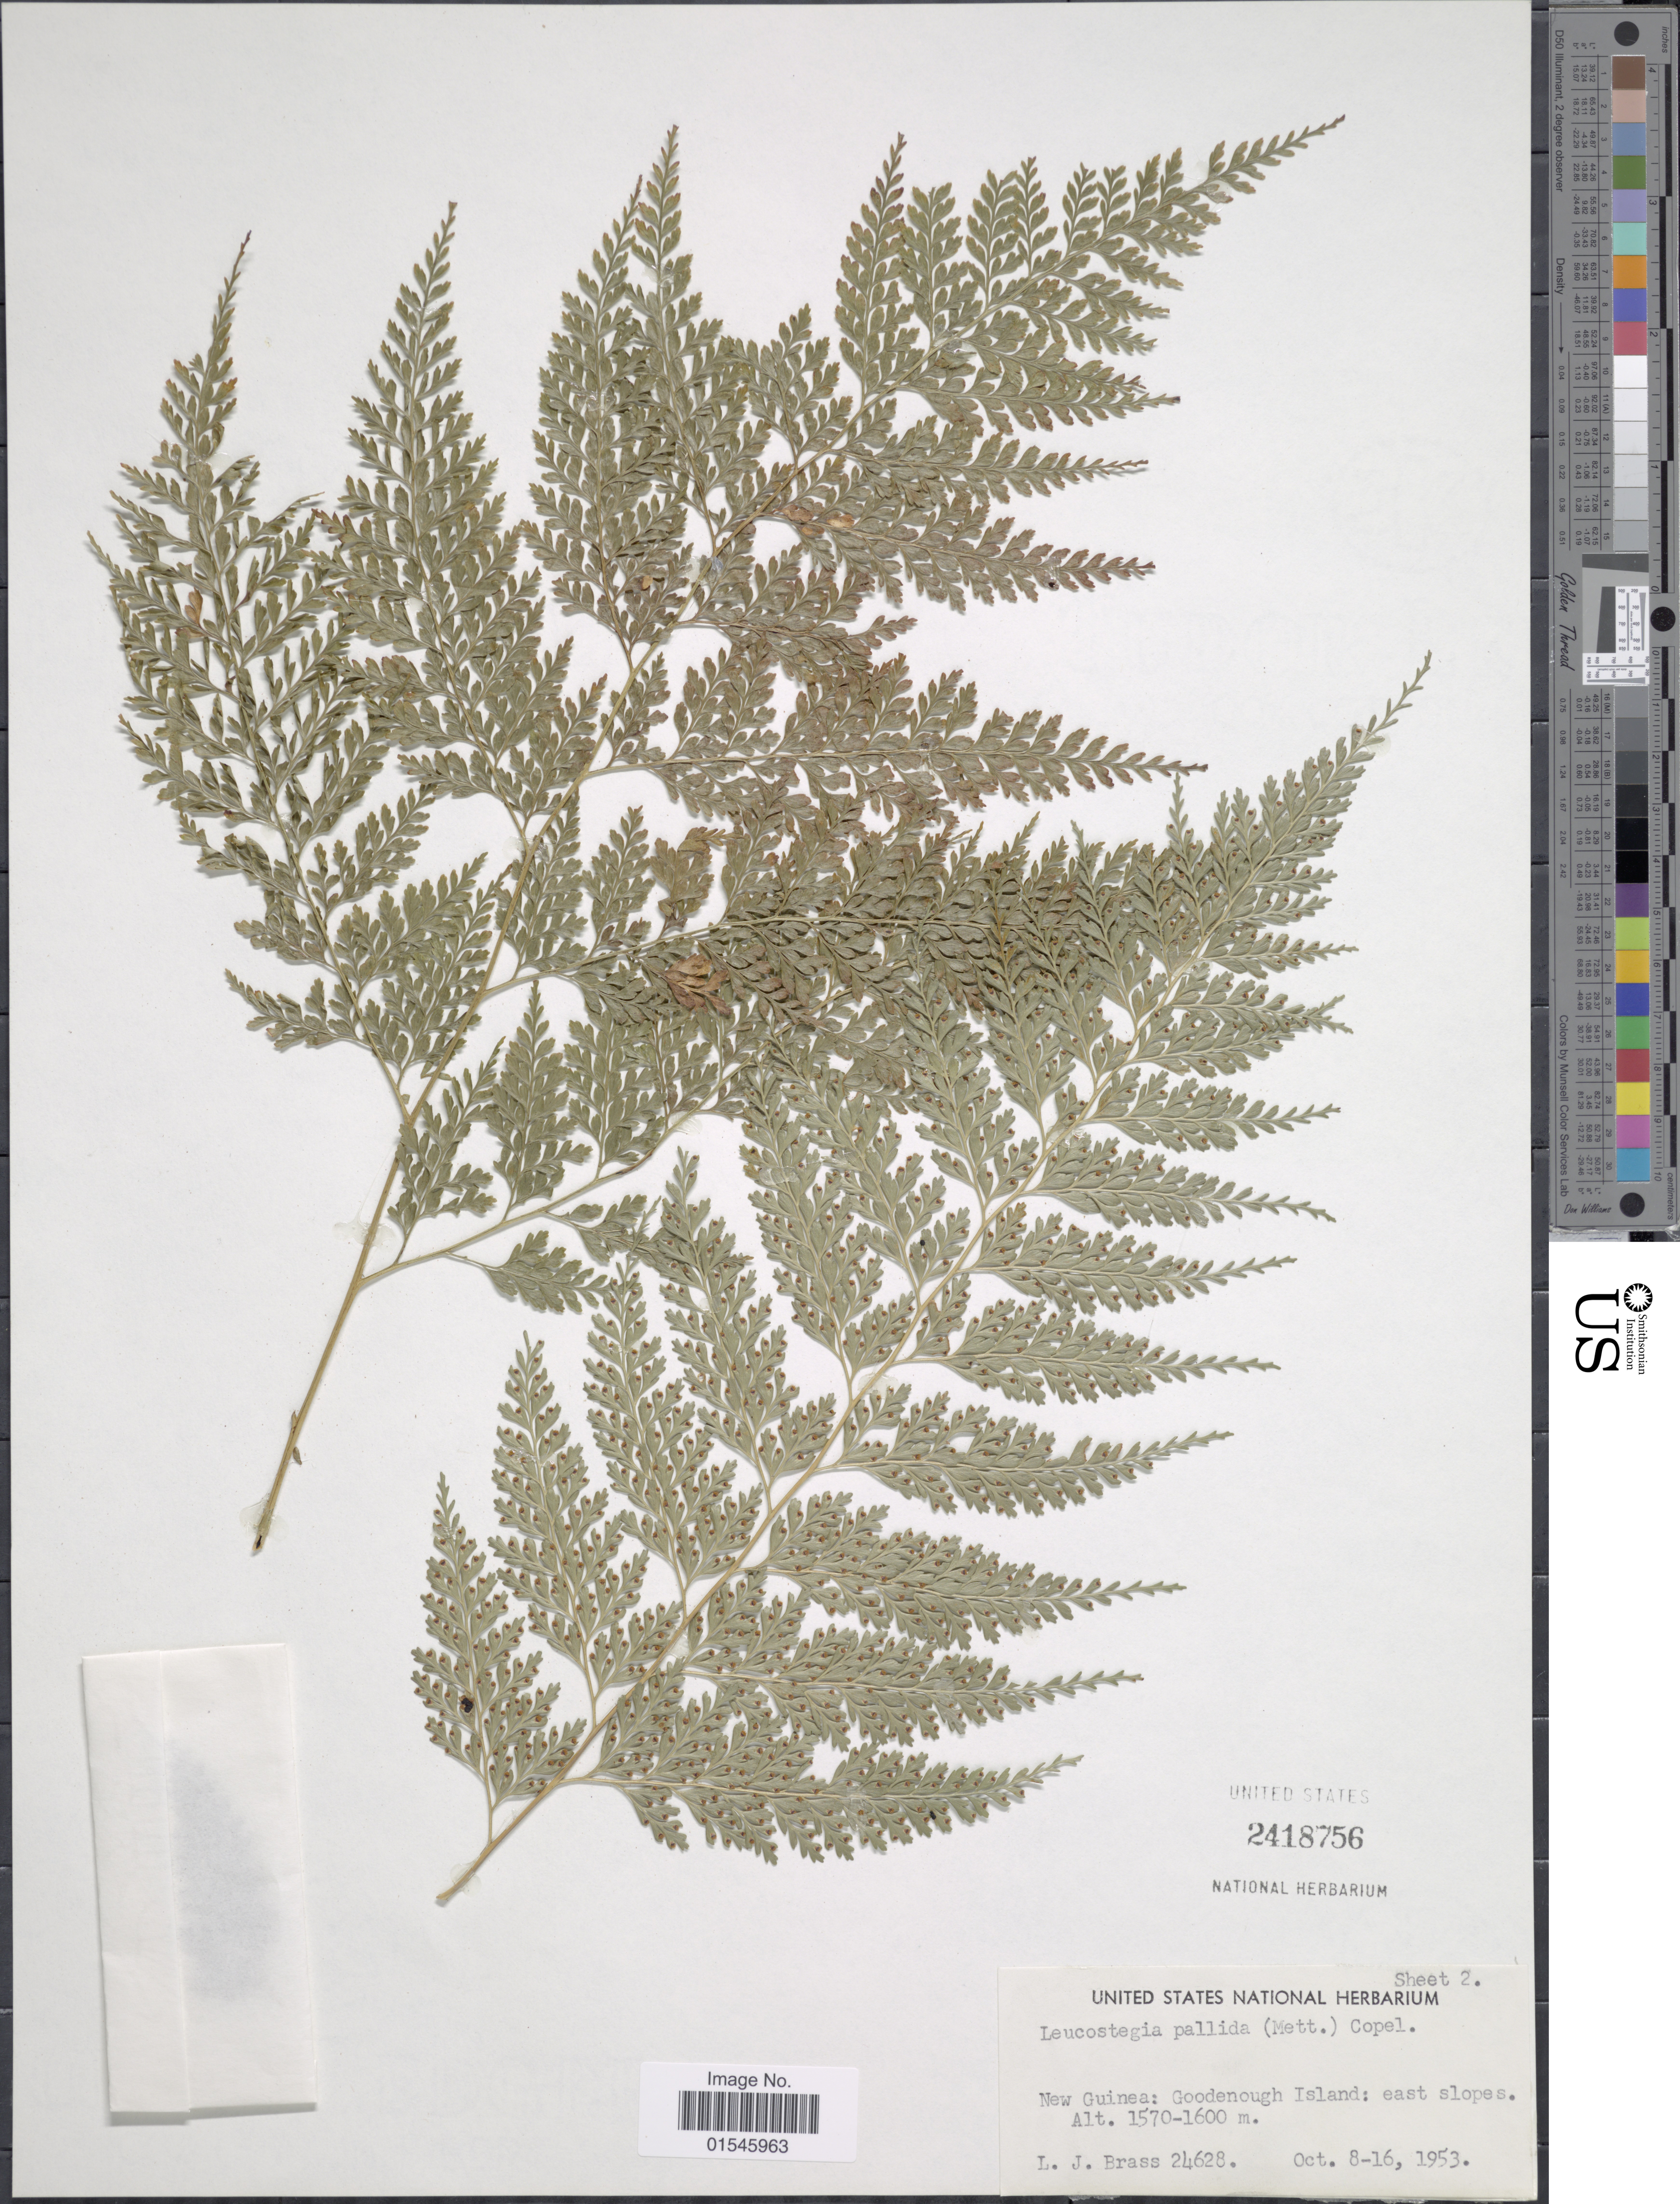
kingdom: Plantae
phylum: Tracheophyta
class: Polypodiopsida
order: Polypodiales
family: Hypodematiaceae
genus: Leucostegia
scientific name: Leucostegia pallida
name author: (Mett. ex Kuhn) Copel.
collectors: L. J. Brass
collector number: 24628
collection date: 1953-10-08/1953-10-16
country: Papua New Guinea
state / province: Milne Bay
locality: New Guinea: Goodenough Island: east slopes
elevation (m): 1570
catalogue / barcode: US 2418756